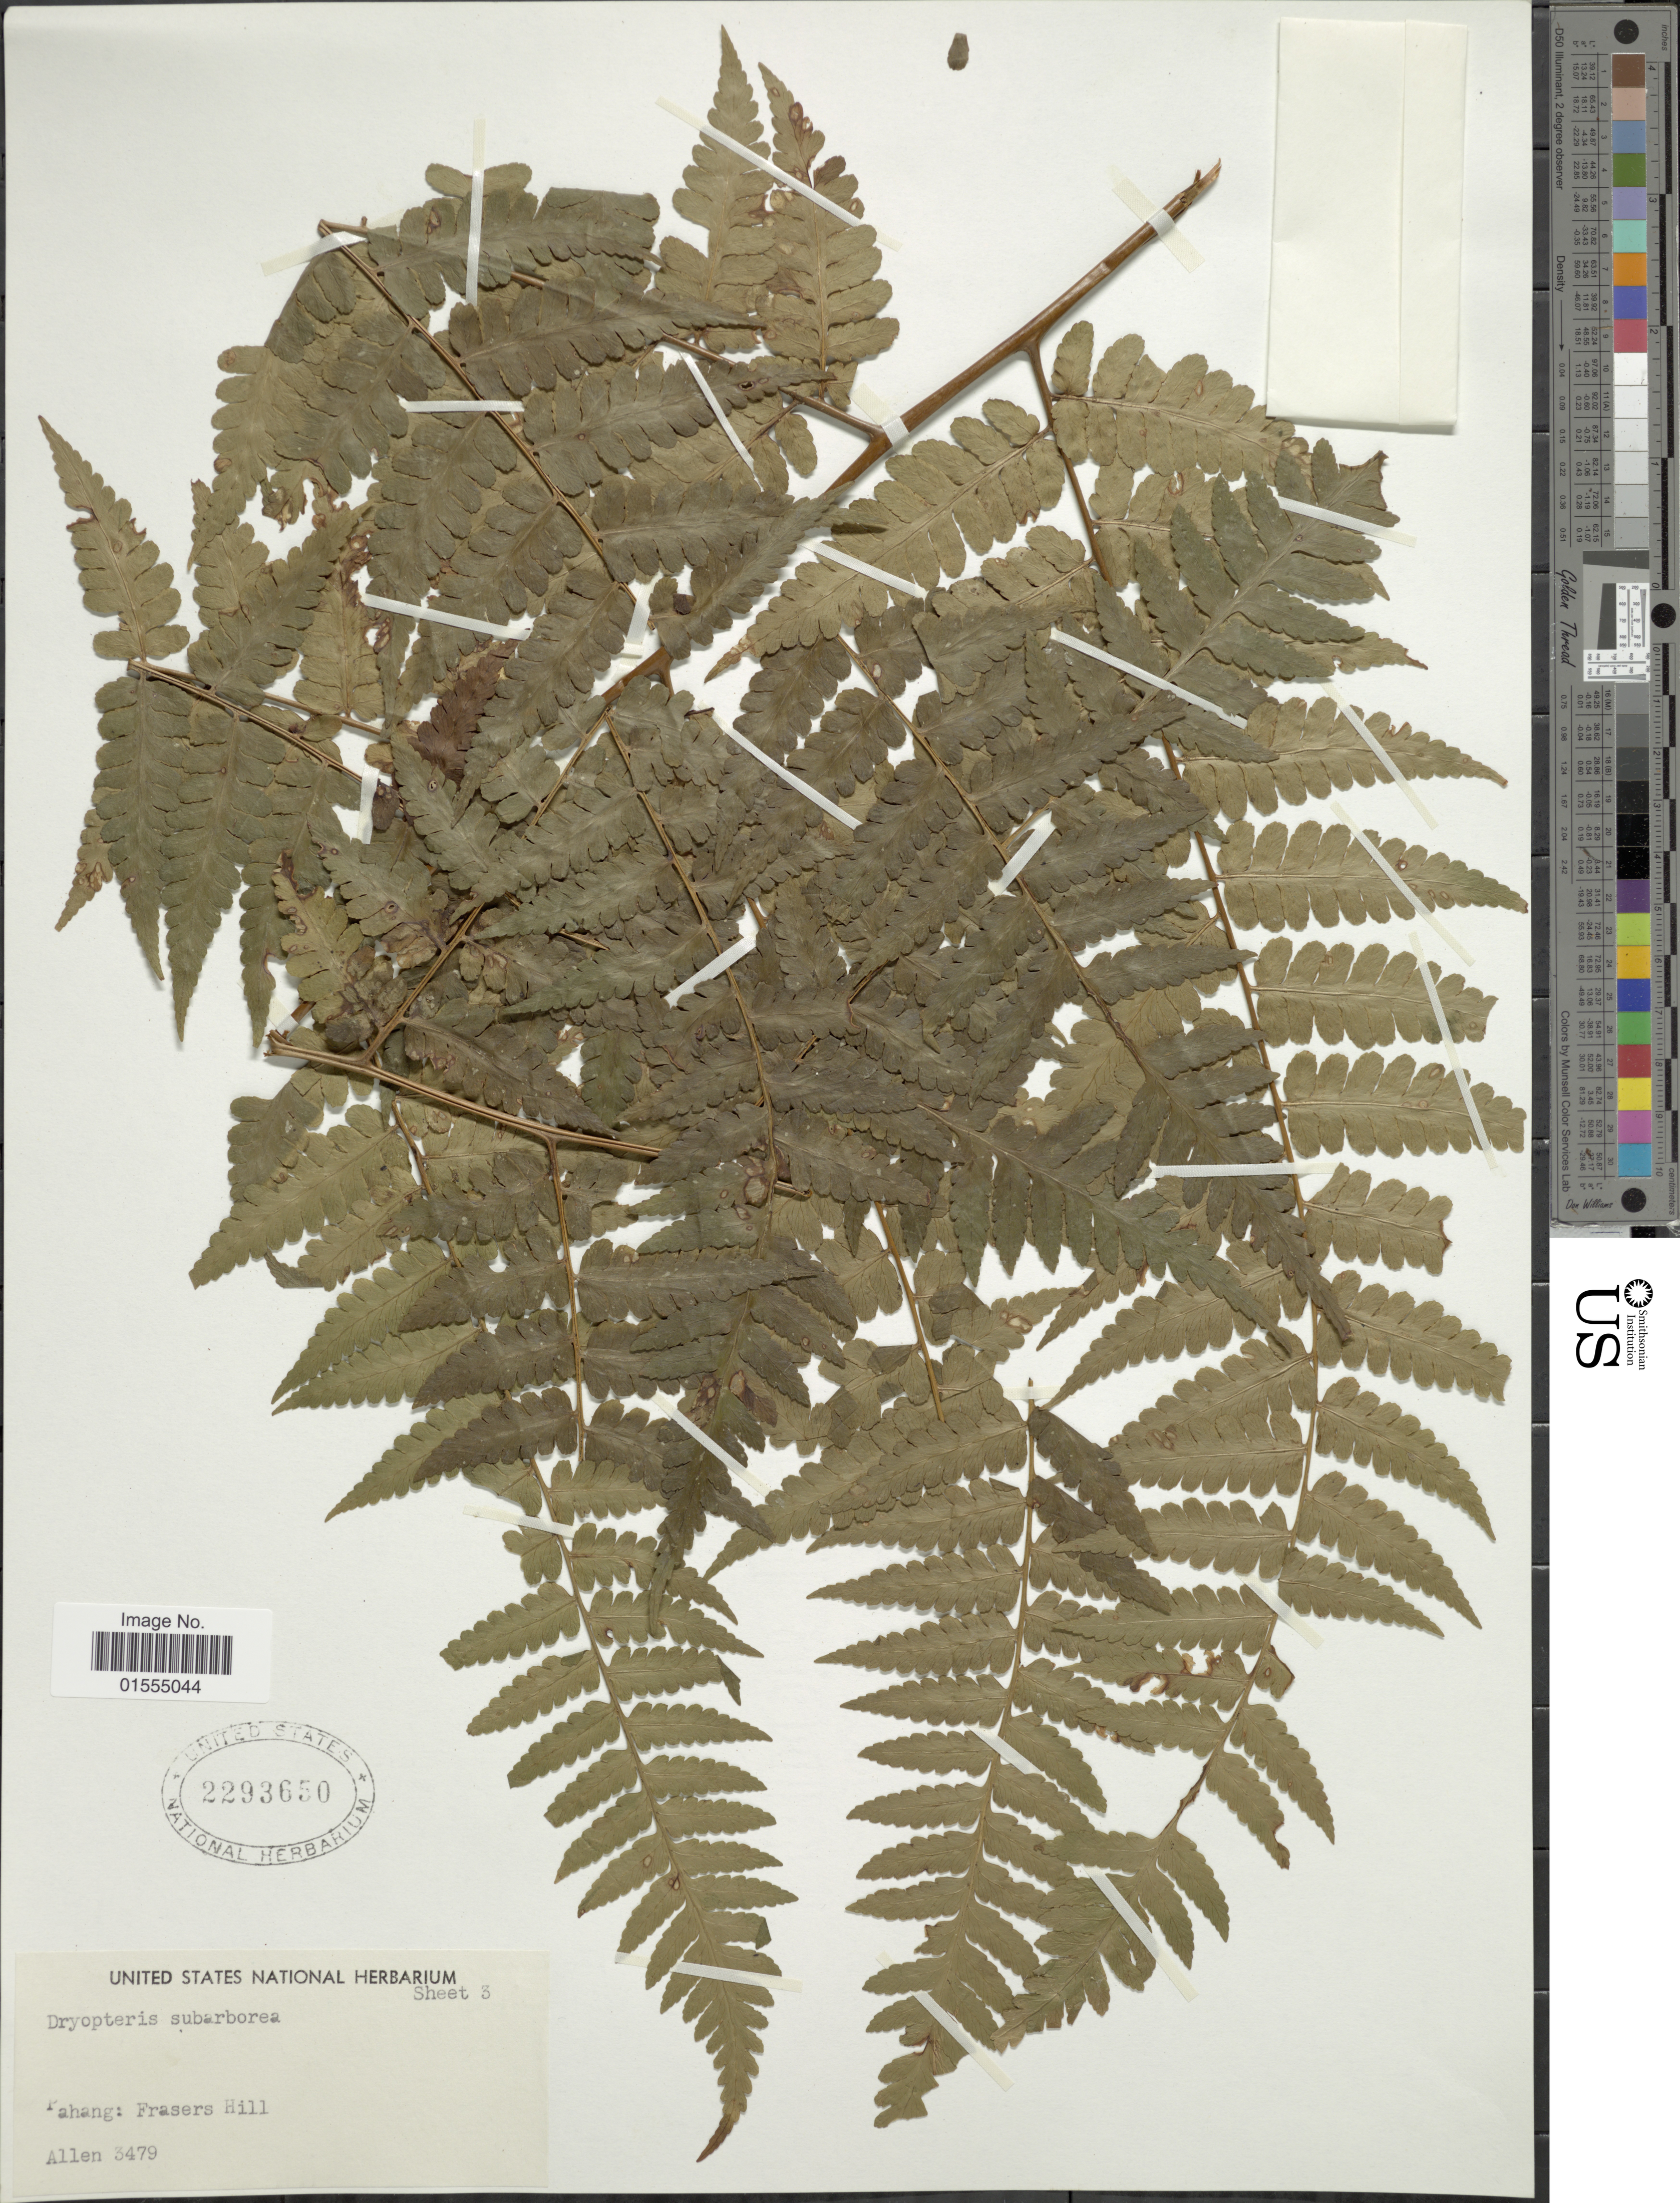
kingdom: Plantae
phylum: Tracheophyta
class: Polypodiopsida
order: Polypodiales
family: Dryopteridaceae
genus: Dryopteris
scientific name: Dryopteris subarborea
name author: (Baker) C. Chr.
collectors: -- Allen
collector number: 3479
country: Malaysia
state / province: Pahang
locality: Pahang: Frasers Hill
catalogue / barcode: US 2293650